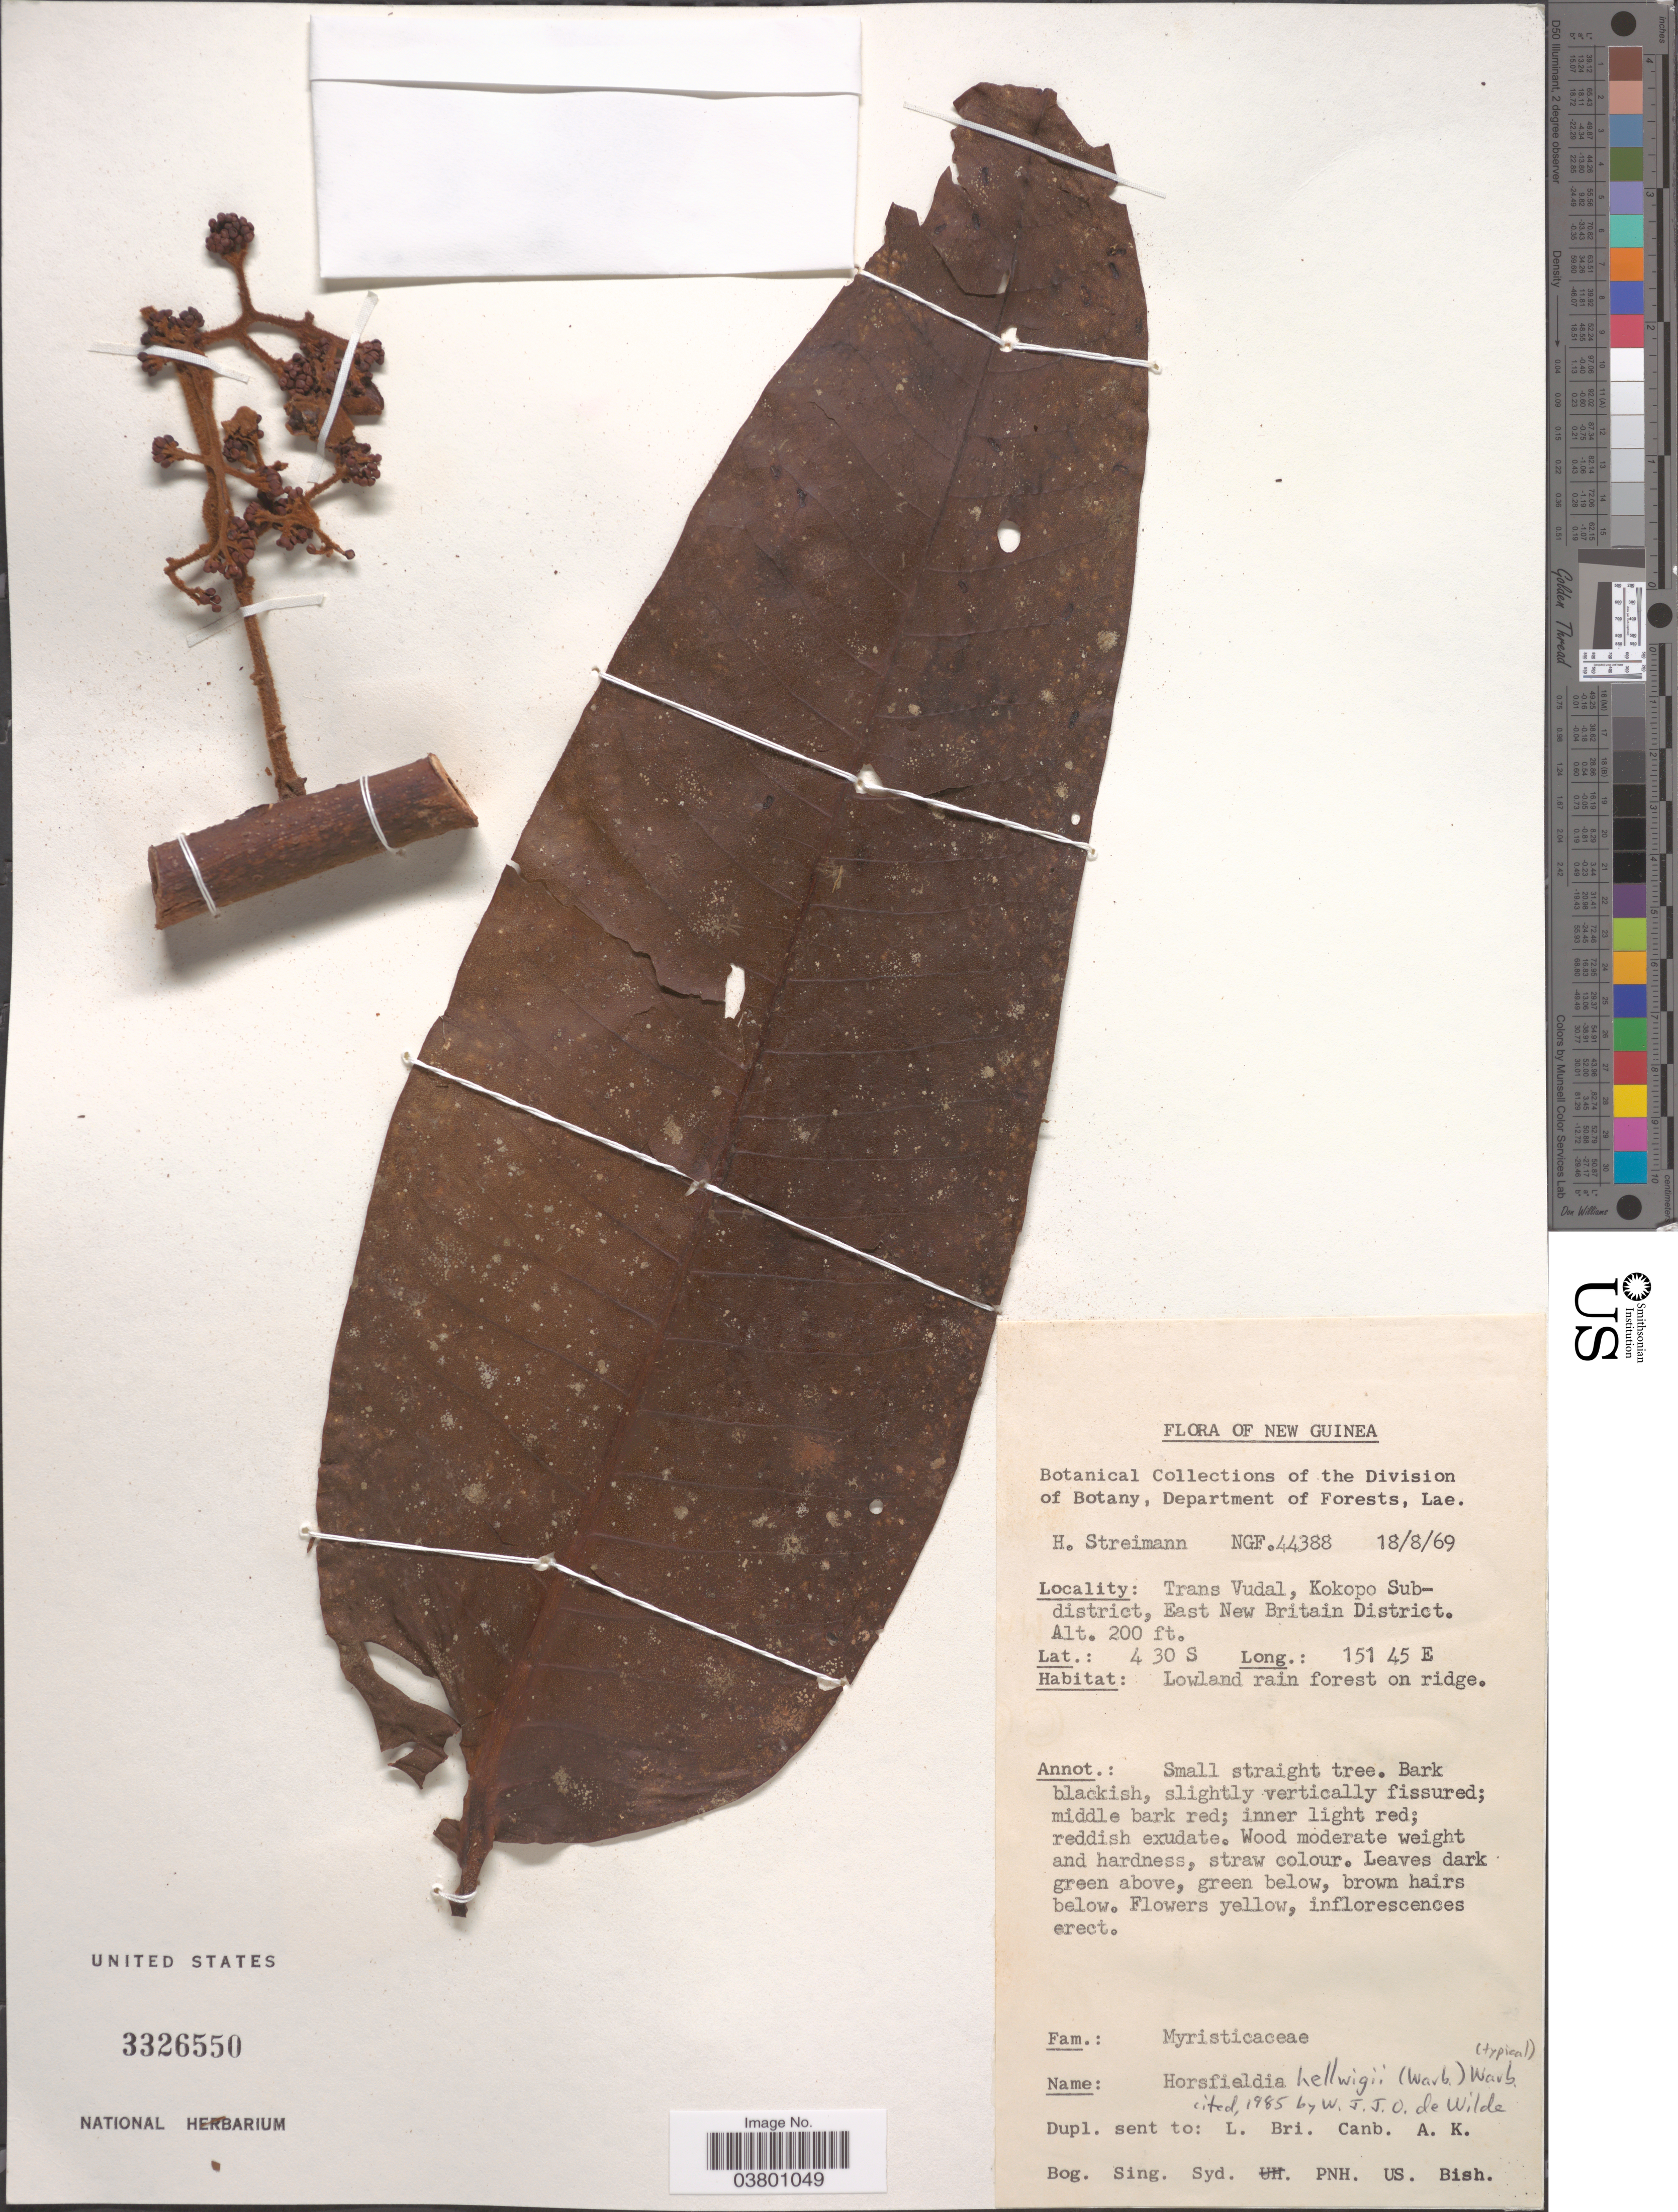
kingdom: Plantae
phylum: Tracheophyta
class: Magnoliopsida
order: Magnoliales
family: Myristicaceae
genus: Horsfieldia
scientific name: Horsfieldia hellwigii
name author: Warb.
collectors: H. Streimann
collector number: NGF. 44388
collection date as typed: Transcribed d/m/y: 18/8/69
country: Papua New Guinea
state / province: East New Britain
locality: New Guinea. Trans Vudal, Kokopo Sub-district, East New Britain District.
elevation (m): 61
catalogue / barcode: US 3326550